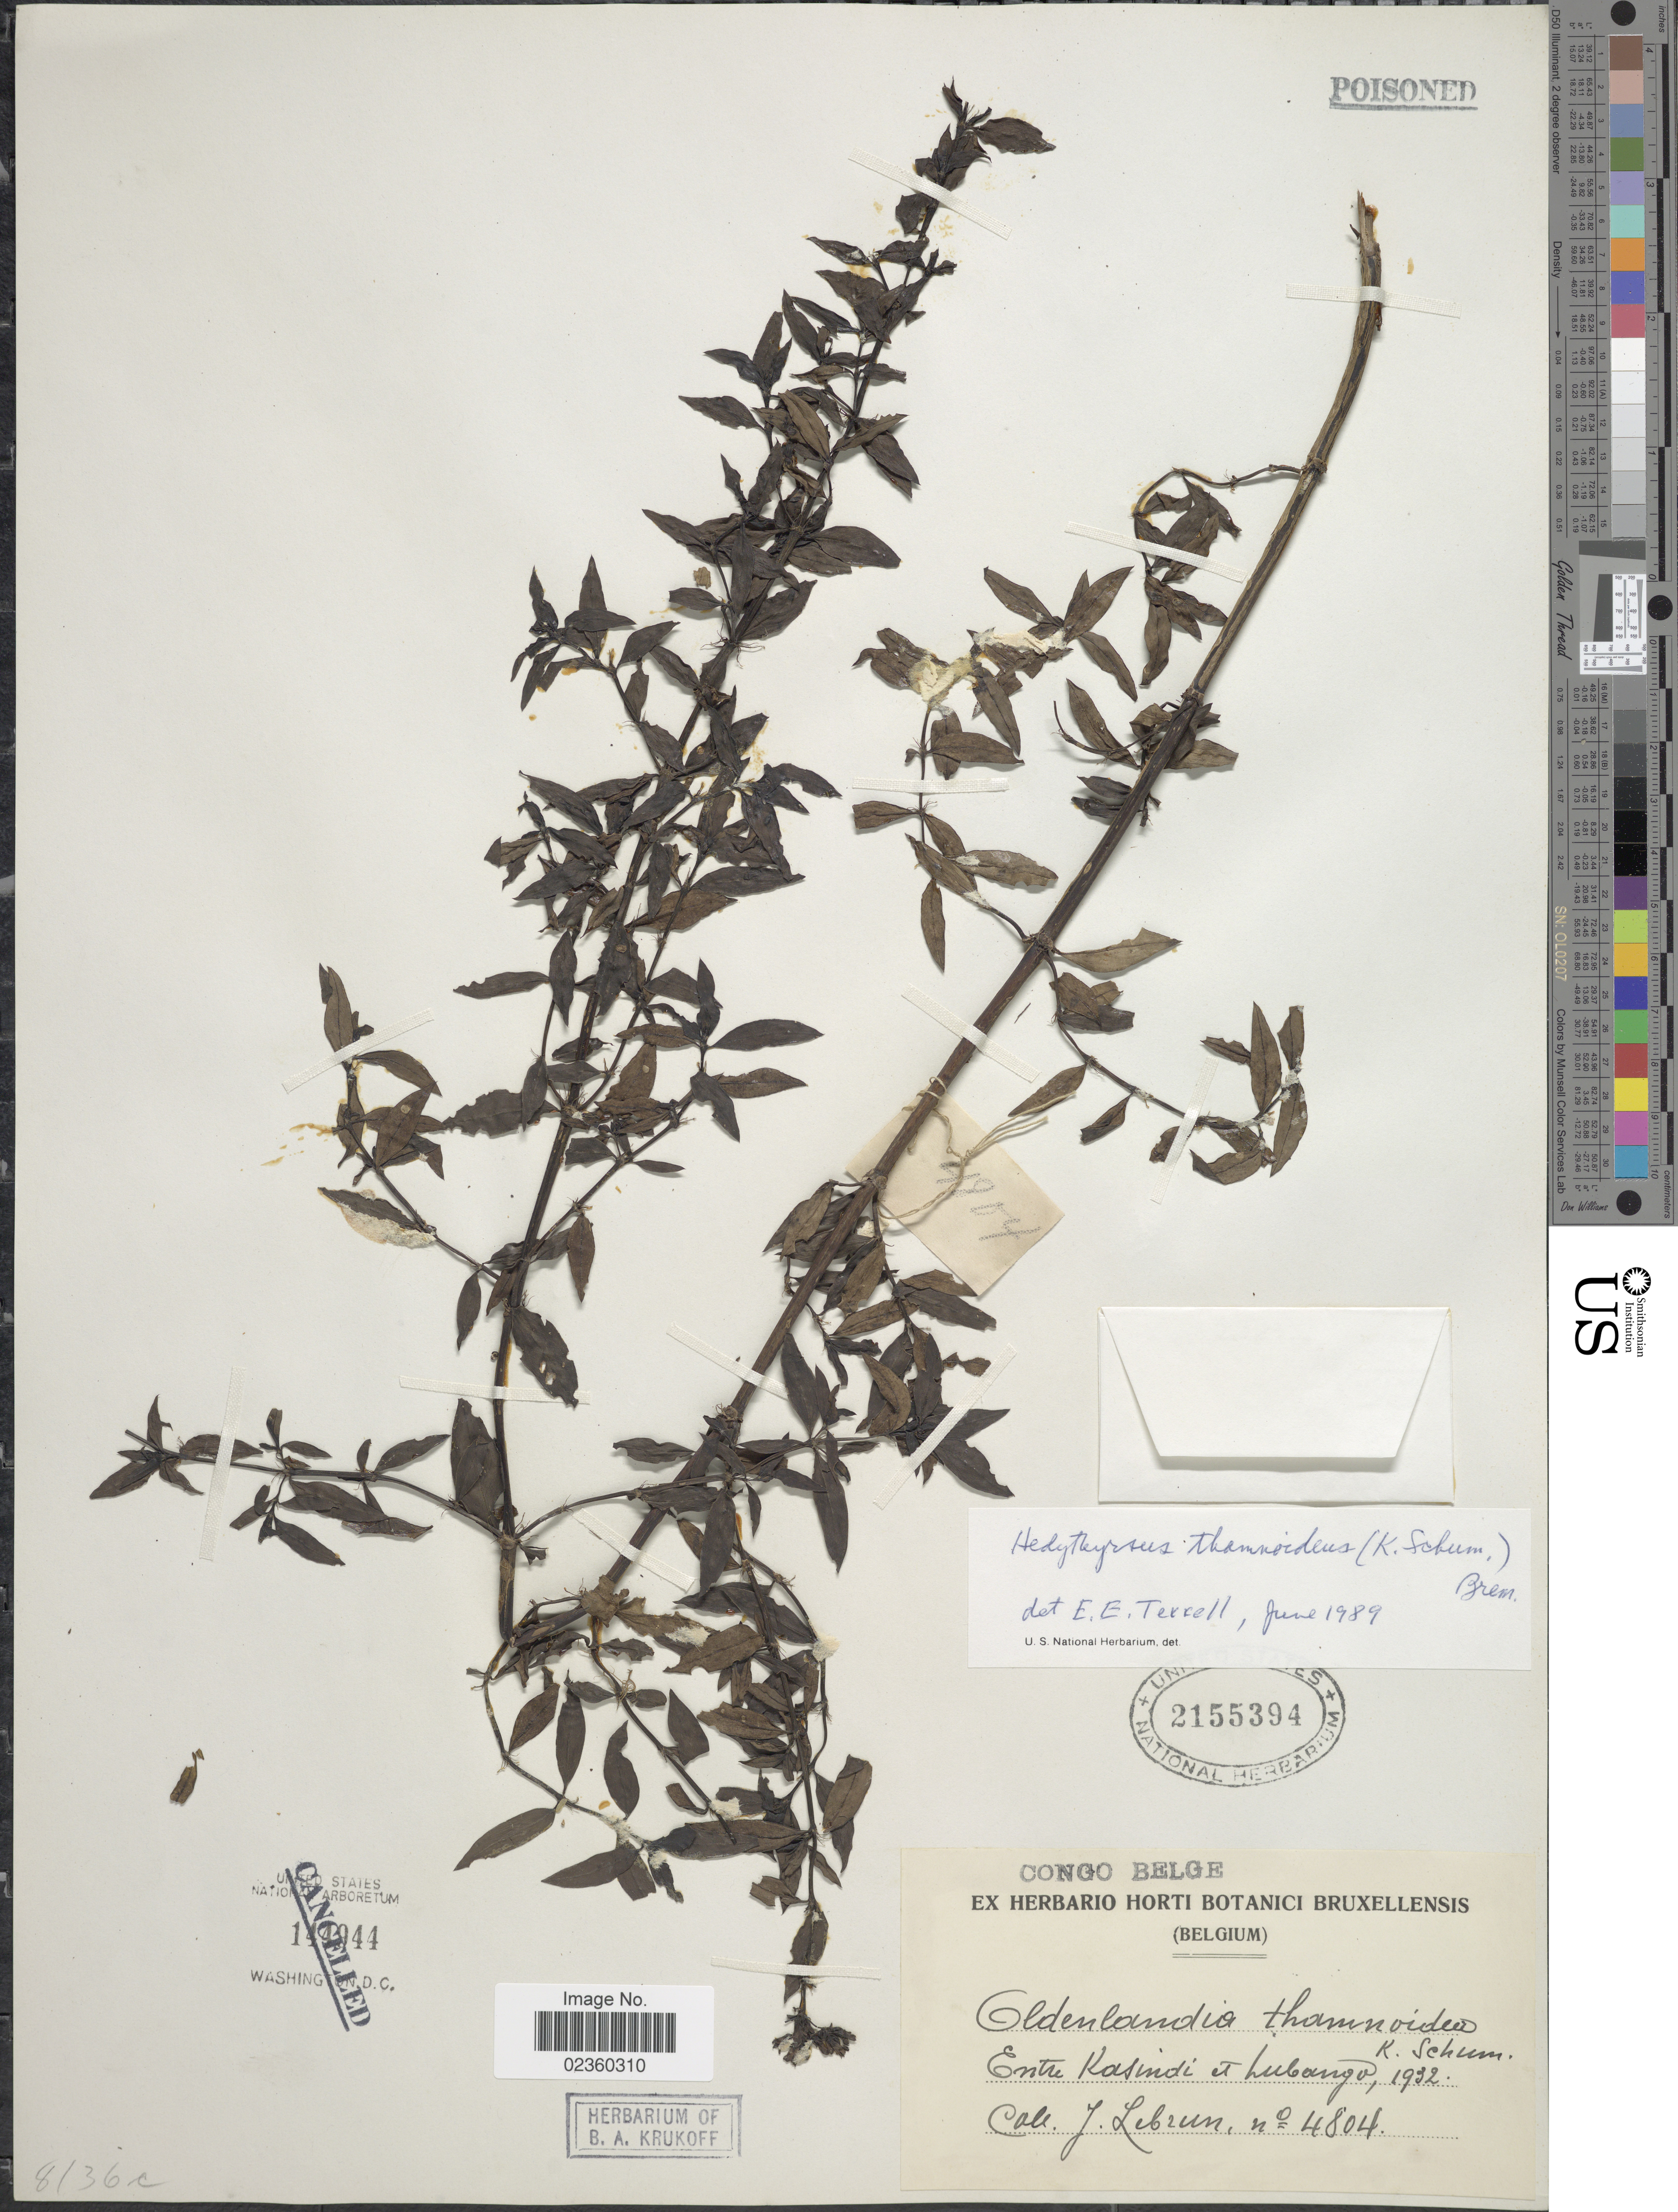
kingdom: Plantae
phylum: Tracheophyta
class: Magnoliopsida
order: Gentianales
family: Rubiaceae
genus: Hedythyrsus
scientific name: Hedythyrsus thamnoideus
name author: (K. Schum.) Bremek.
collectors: J. A. Lebrun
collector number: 4804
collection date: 1932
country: Congo, Democratic Republic of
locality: Congo Belge, Entre Kasindi et Lubango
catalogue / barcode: US 2155394